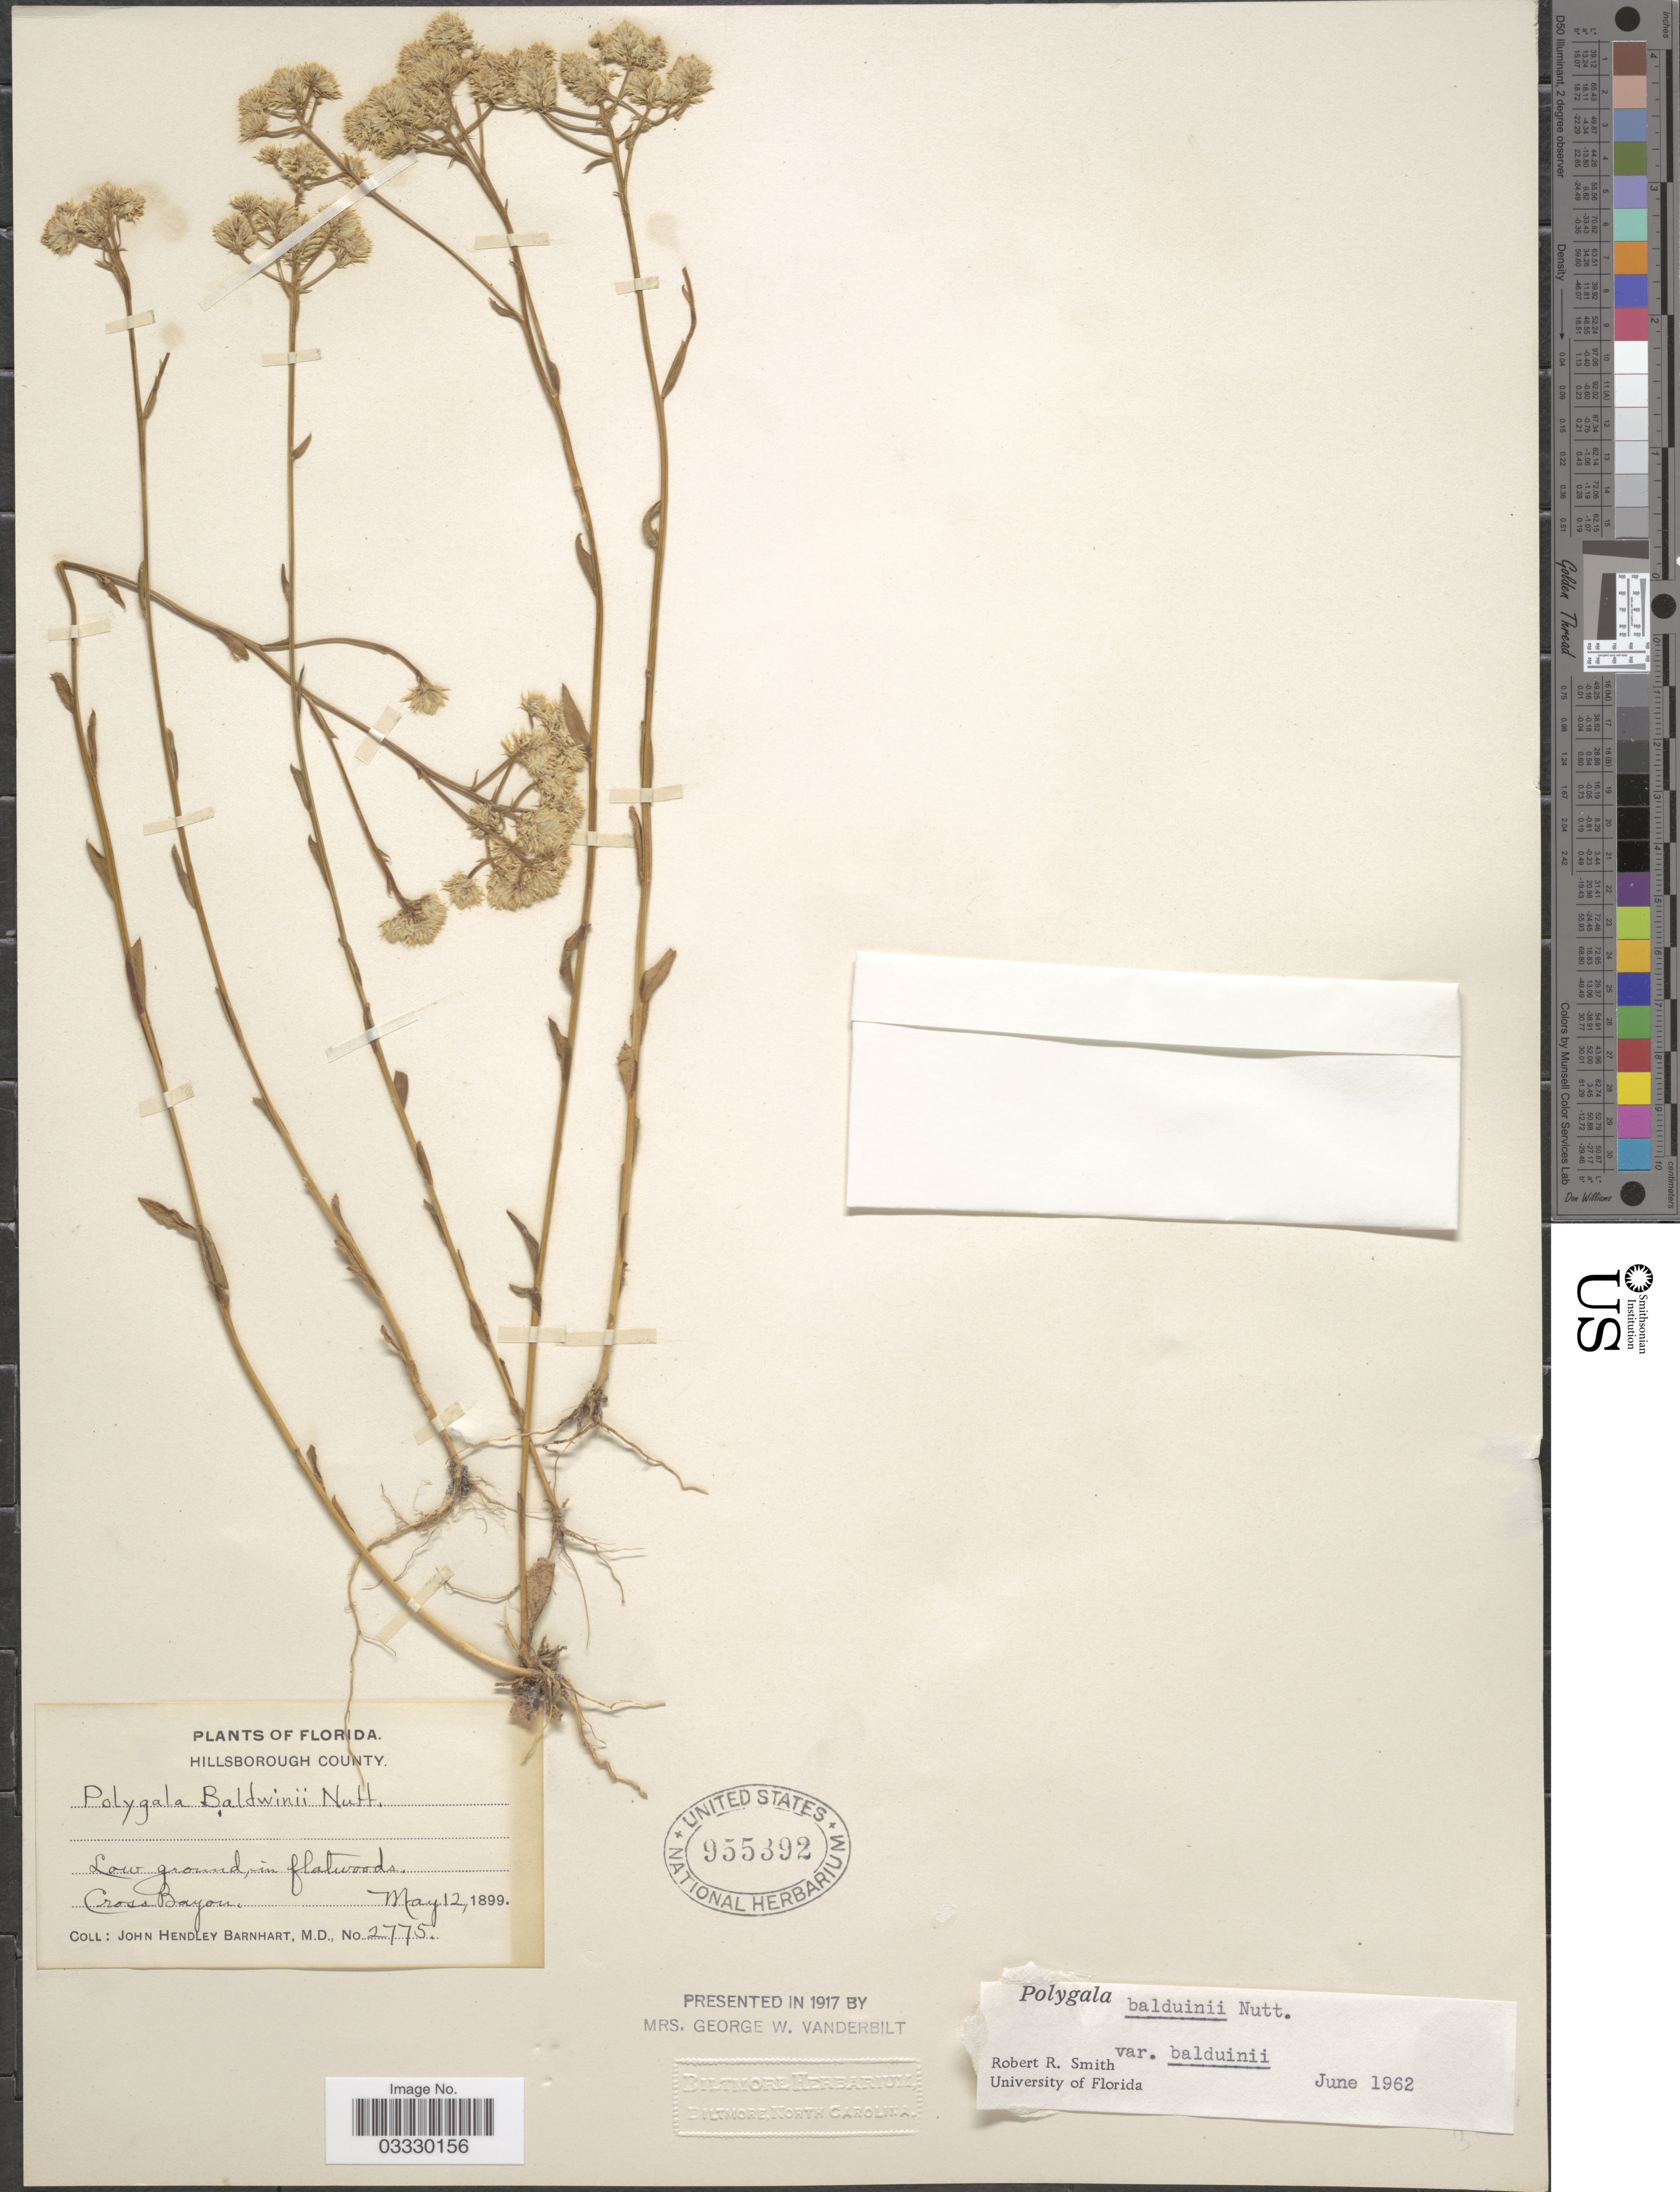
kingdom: Plantae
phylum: Tracheophyta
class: Magnoliopsida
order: Fabales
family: Polygalaceae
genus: Polygala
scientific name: Polygala balduinii var. balduinii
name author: Nutt.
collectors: J. H. Barnhart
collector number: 2775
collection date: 1899-05-12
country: United States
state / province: Florida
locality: Hillsborough County. Cross Bayou.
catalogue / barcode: US 955392